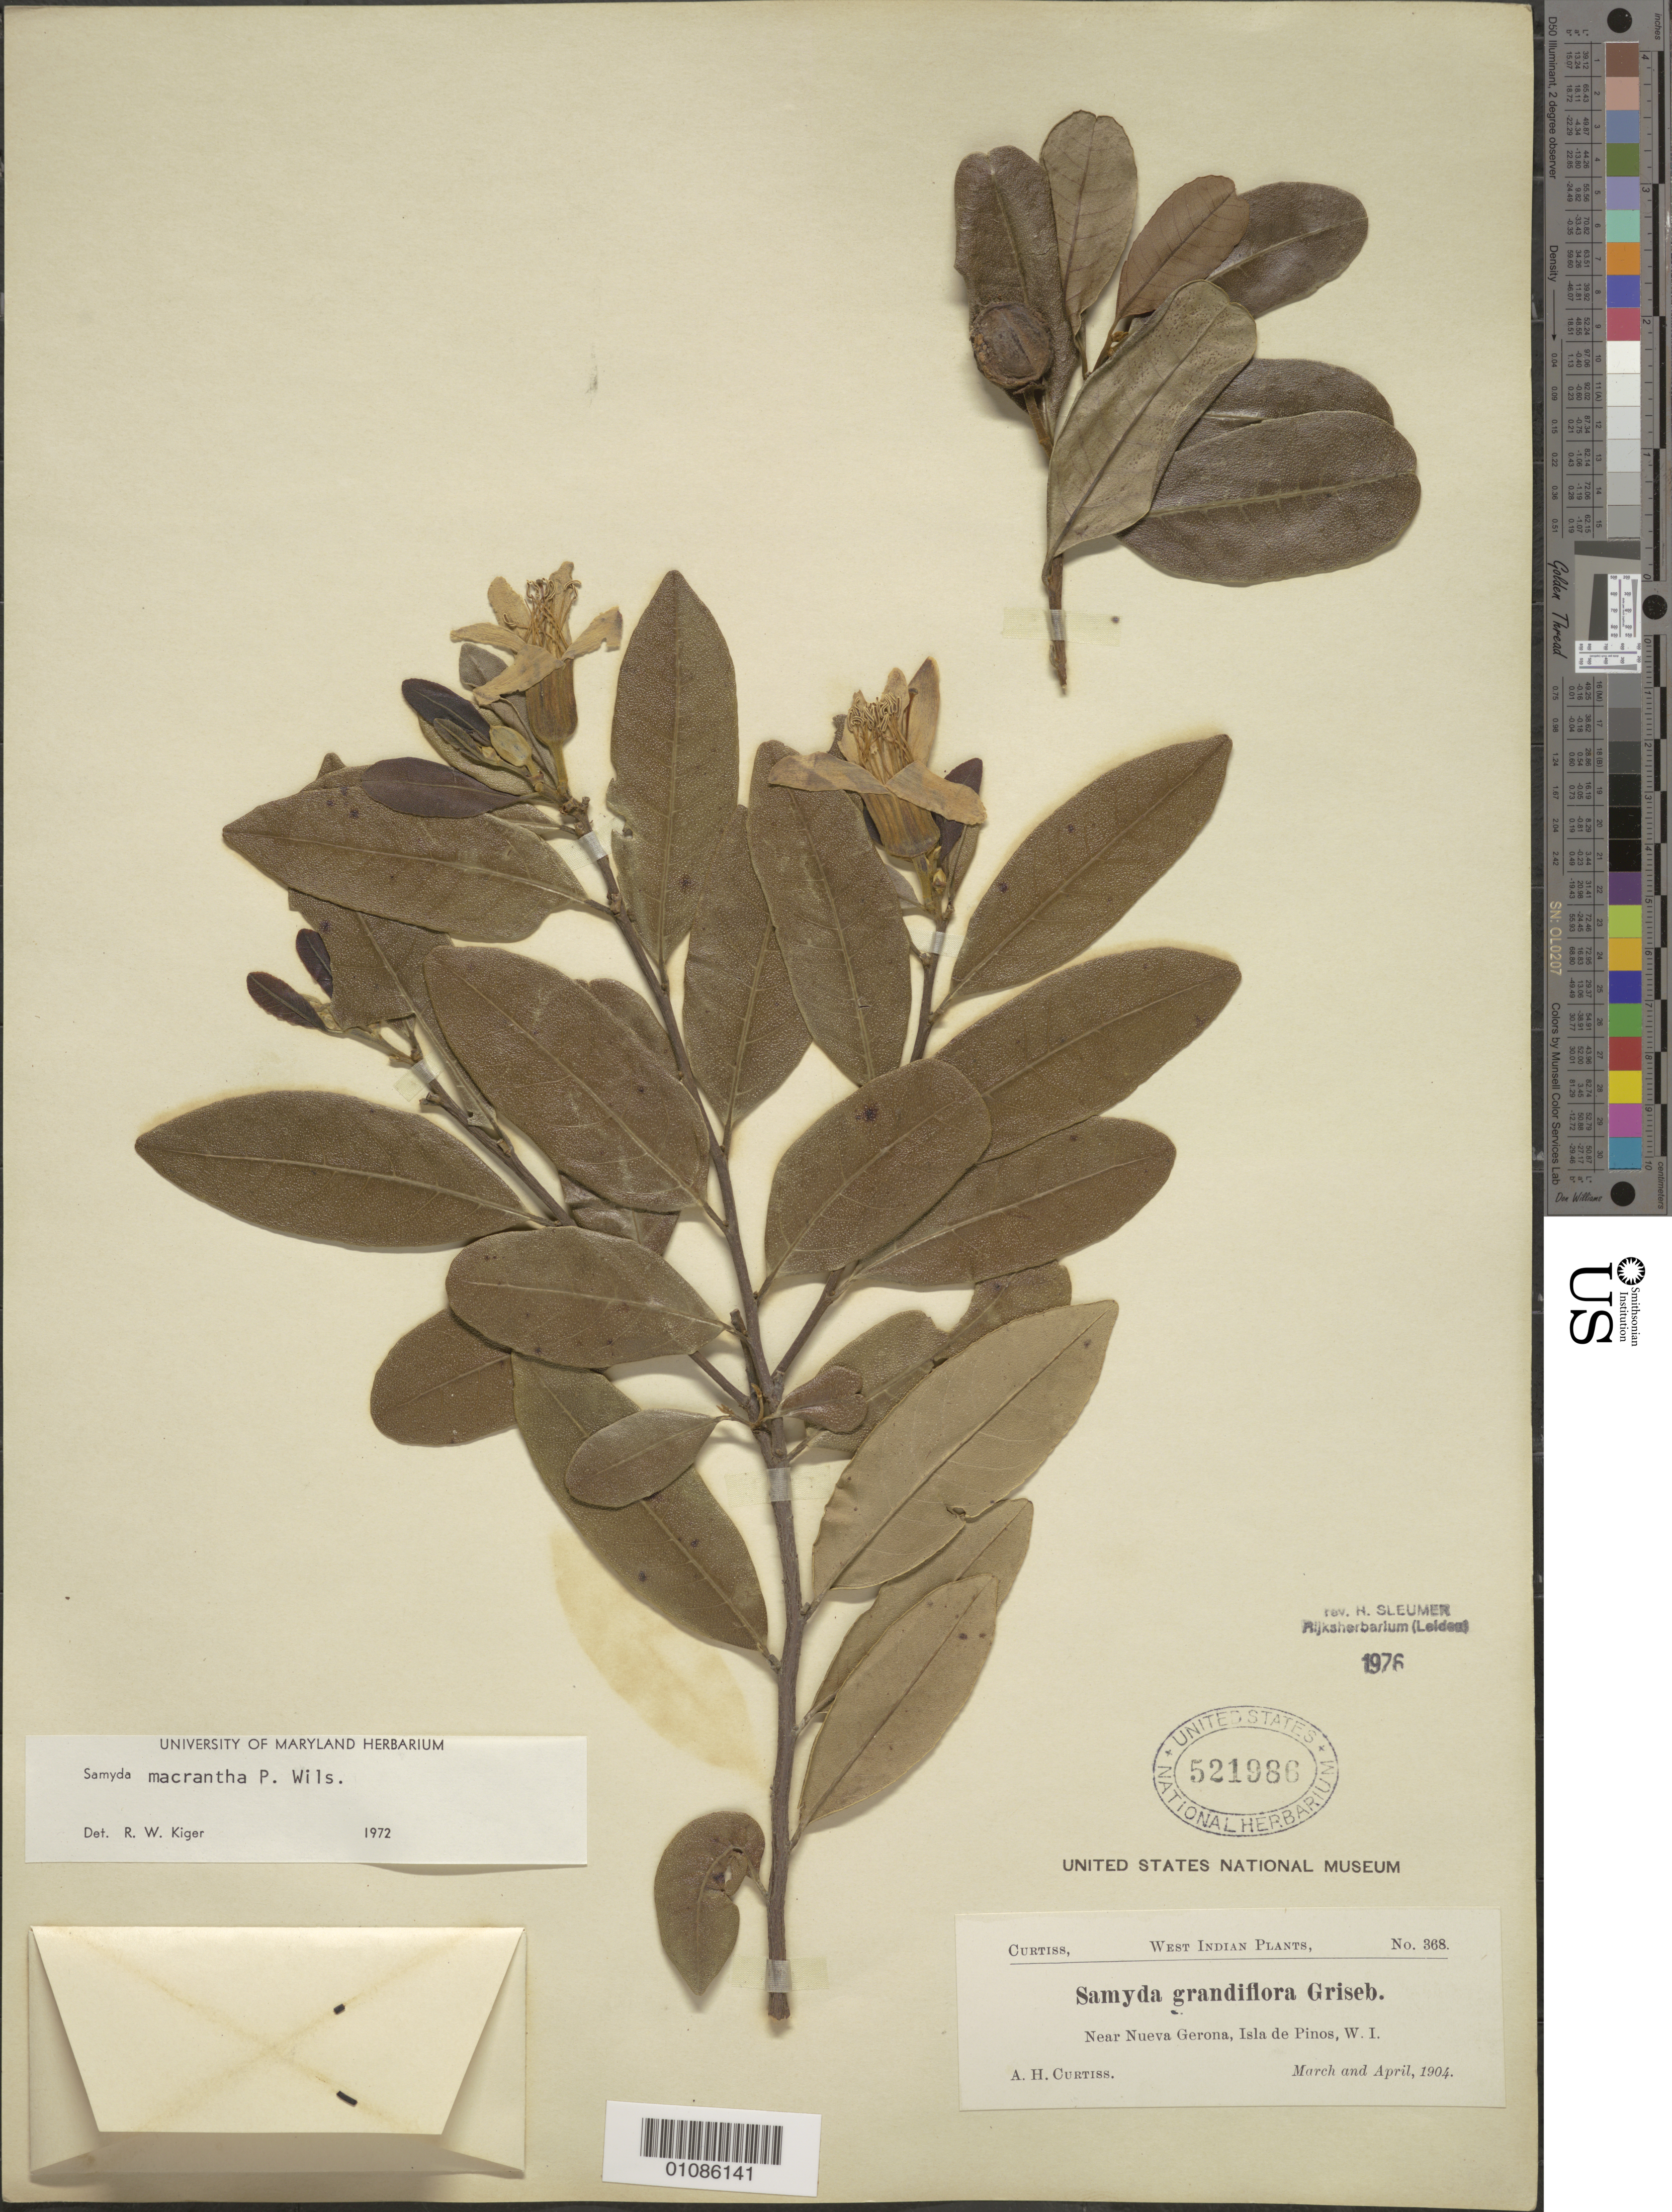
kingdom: Plantae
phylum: Tracheophyta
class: Magnoliopsida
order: Malpighiales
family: Salicaceae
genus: Casearia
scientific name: Casearia dolichanthera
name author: T. Samar. & M.H. Alford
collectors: A. H. Curtiss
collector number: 368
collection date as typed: Mar 1904 to Apr 1904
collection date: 1904-03/1904-04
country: Cuba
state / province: Isla de La Juventud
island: Isla de la Juventud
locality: Isle of Pines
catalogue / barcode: US 521986